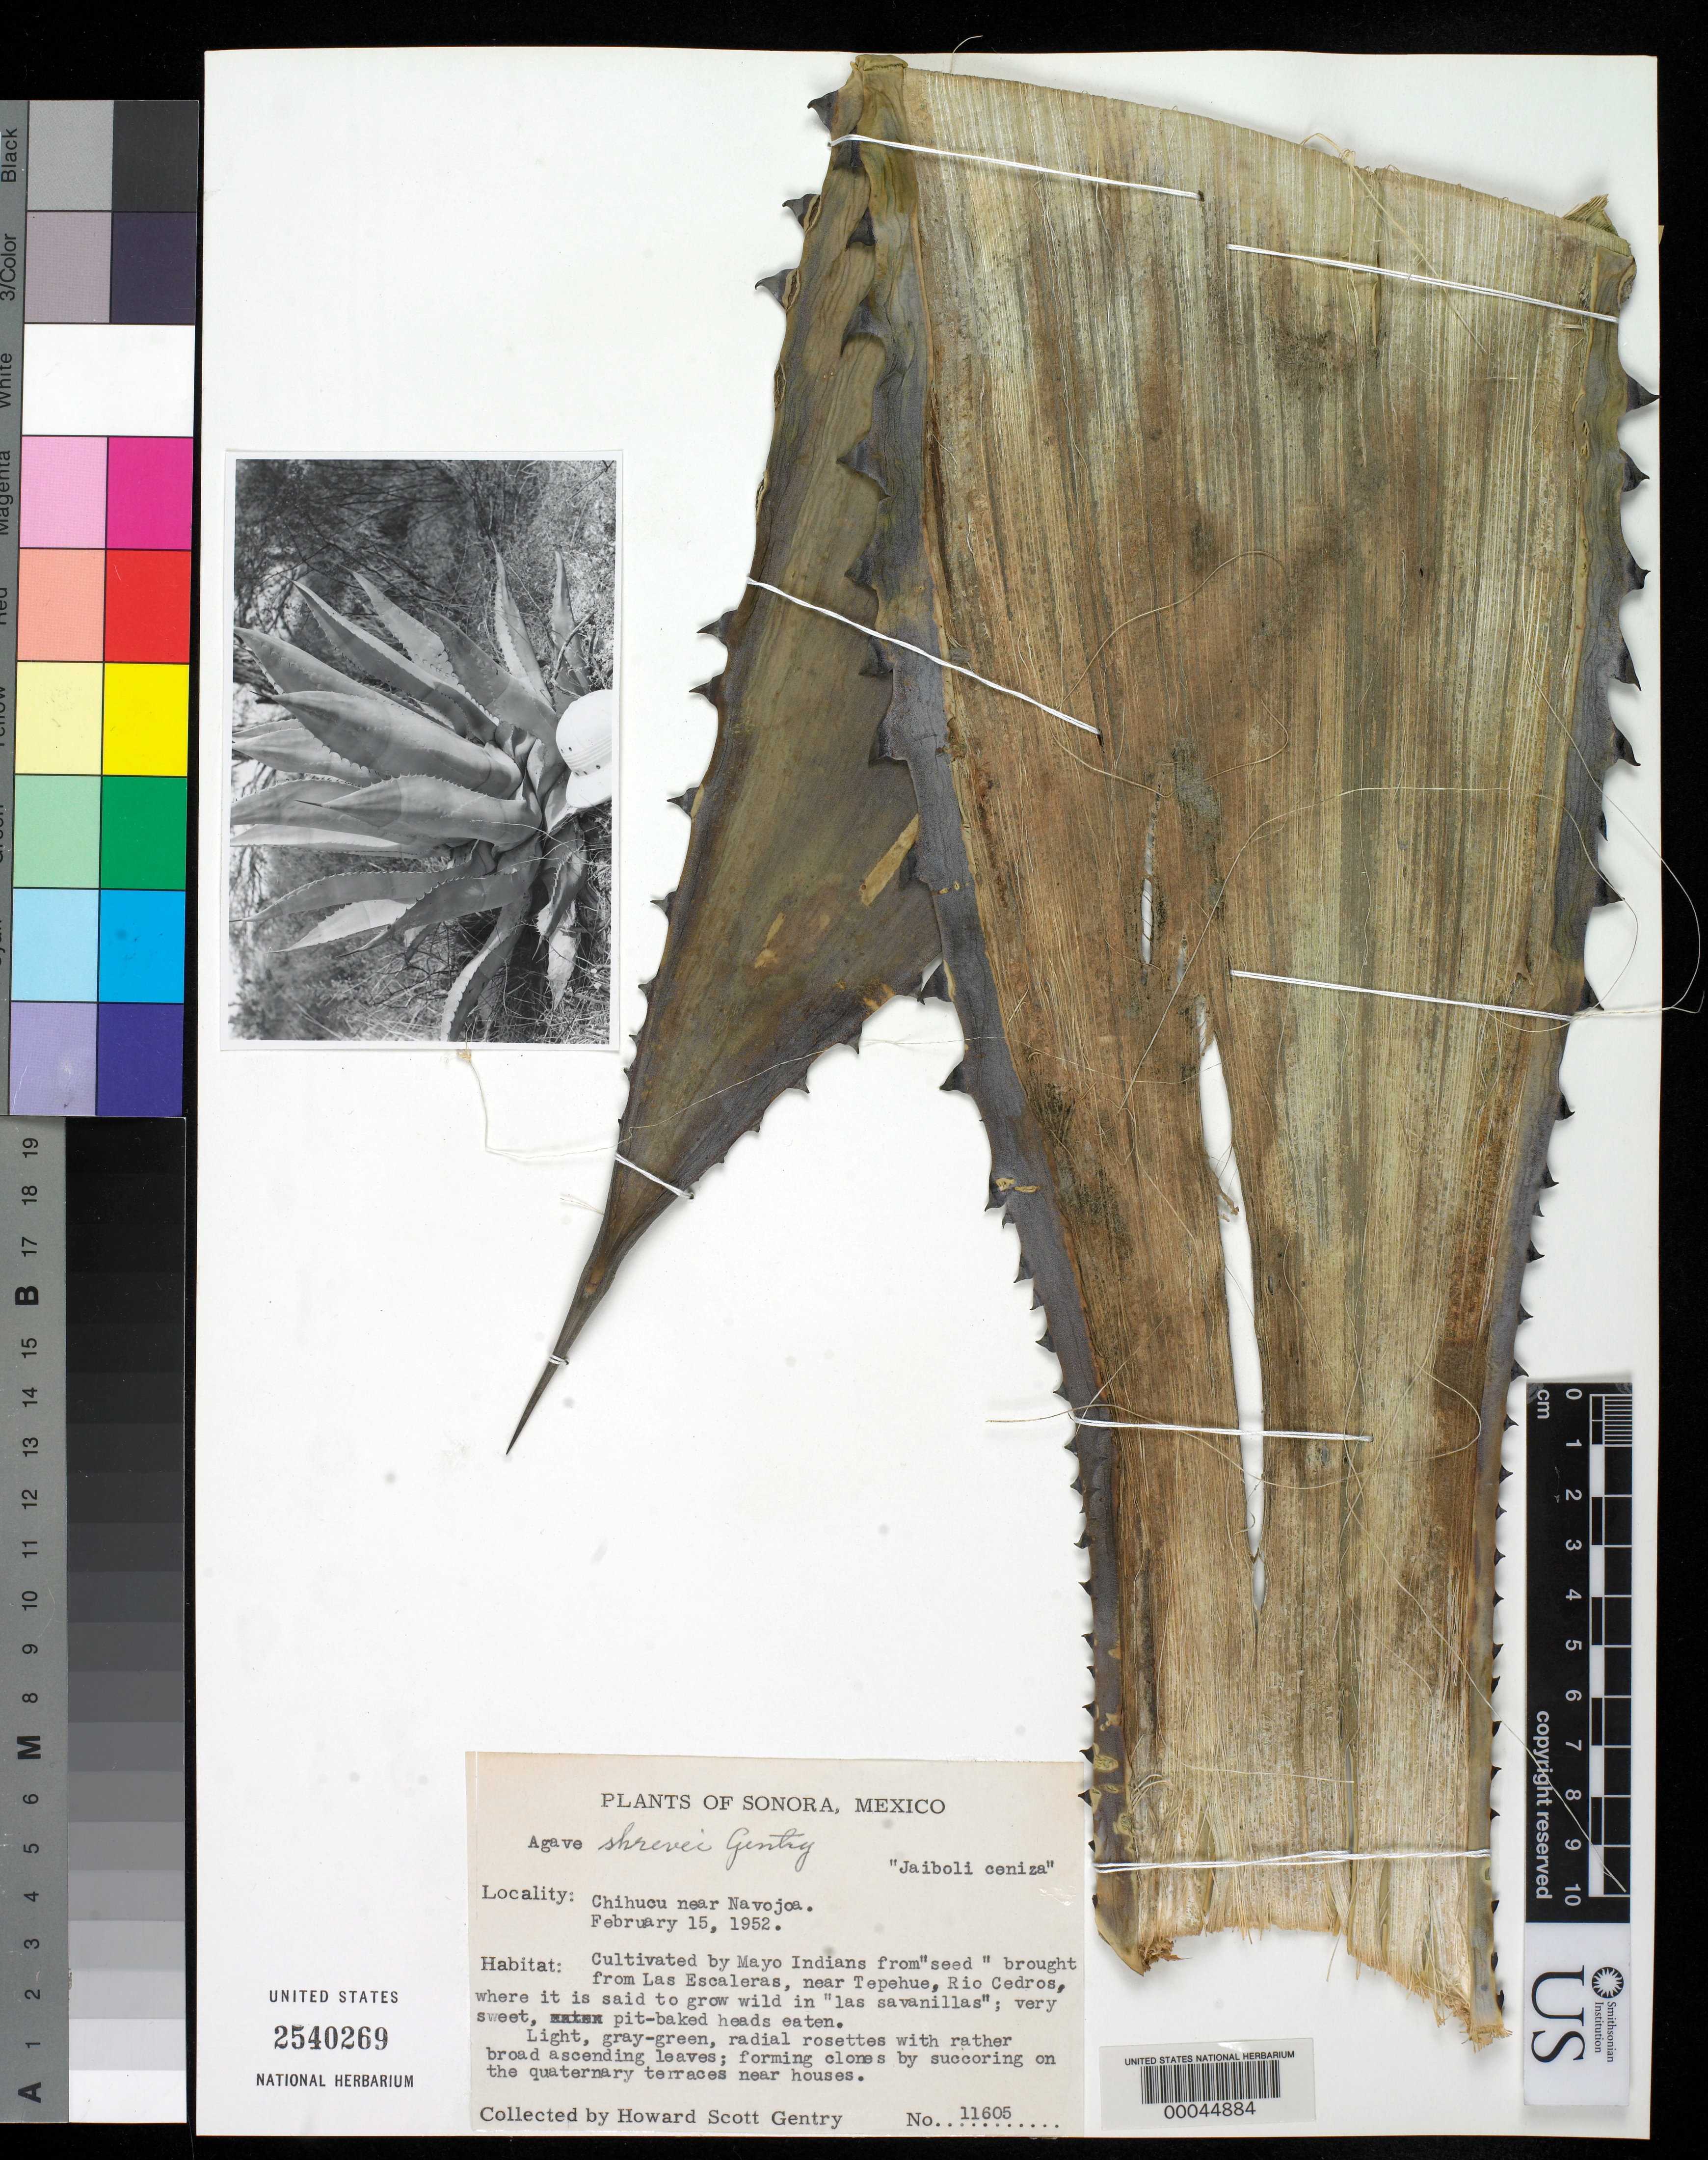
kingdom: Plantae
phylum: Tracheophyta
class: Liliopsida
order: Asparagales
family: Asparagaceae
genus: Agave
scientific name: Agave shrevei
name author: Gentry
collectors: H. S. Gentry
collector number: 11605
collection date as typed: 15 Feb 1952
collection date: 1952-02-15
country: Mexico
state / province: Sonora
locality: Chihucu near Navojoa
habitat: Cultivated by mayo indians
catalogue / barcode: US 2540269